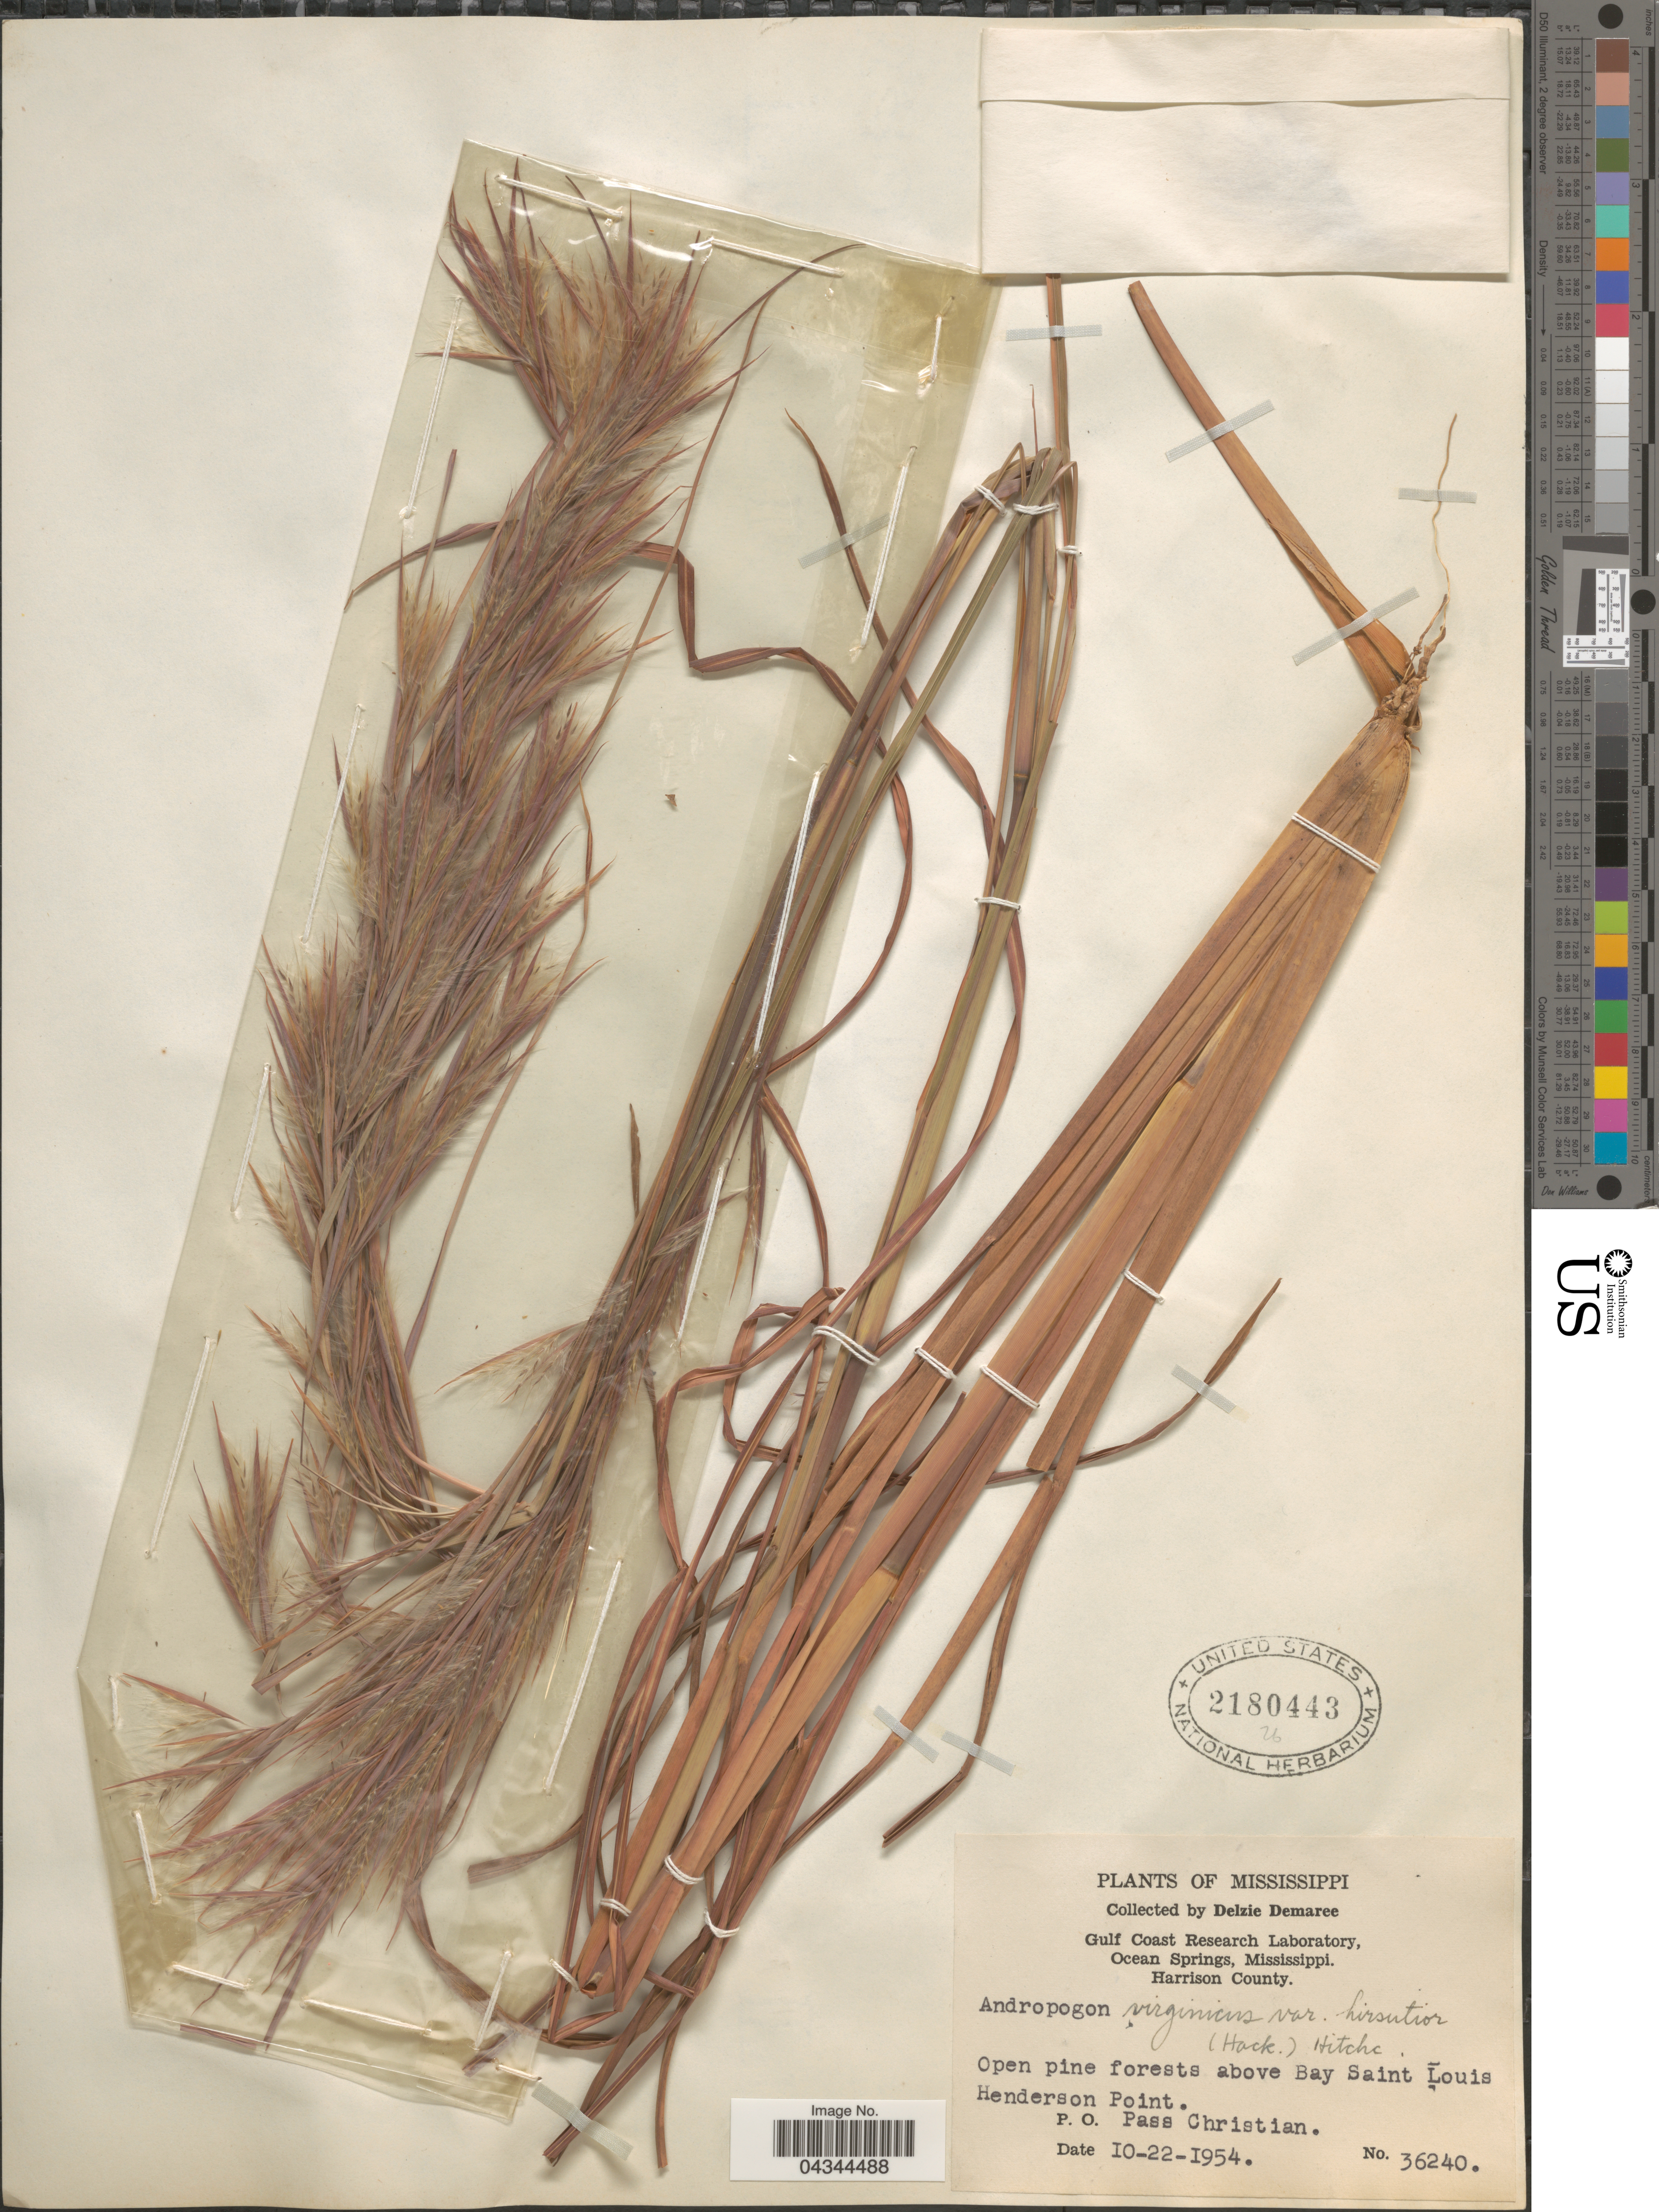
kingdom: Plantae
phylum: Tracheophyta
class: Liliopsida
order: Poales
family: Poaceae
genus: Andropogon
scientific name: Andropogon virginicus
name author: L.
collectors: D. Demaree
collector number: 36240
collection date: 1954-10-22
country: United States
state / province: Mississippi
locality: Harrison County. Open pine forests above Bay Saint Louis Henderson Point. P. O. Pass Christian.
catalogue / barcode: US 2180443